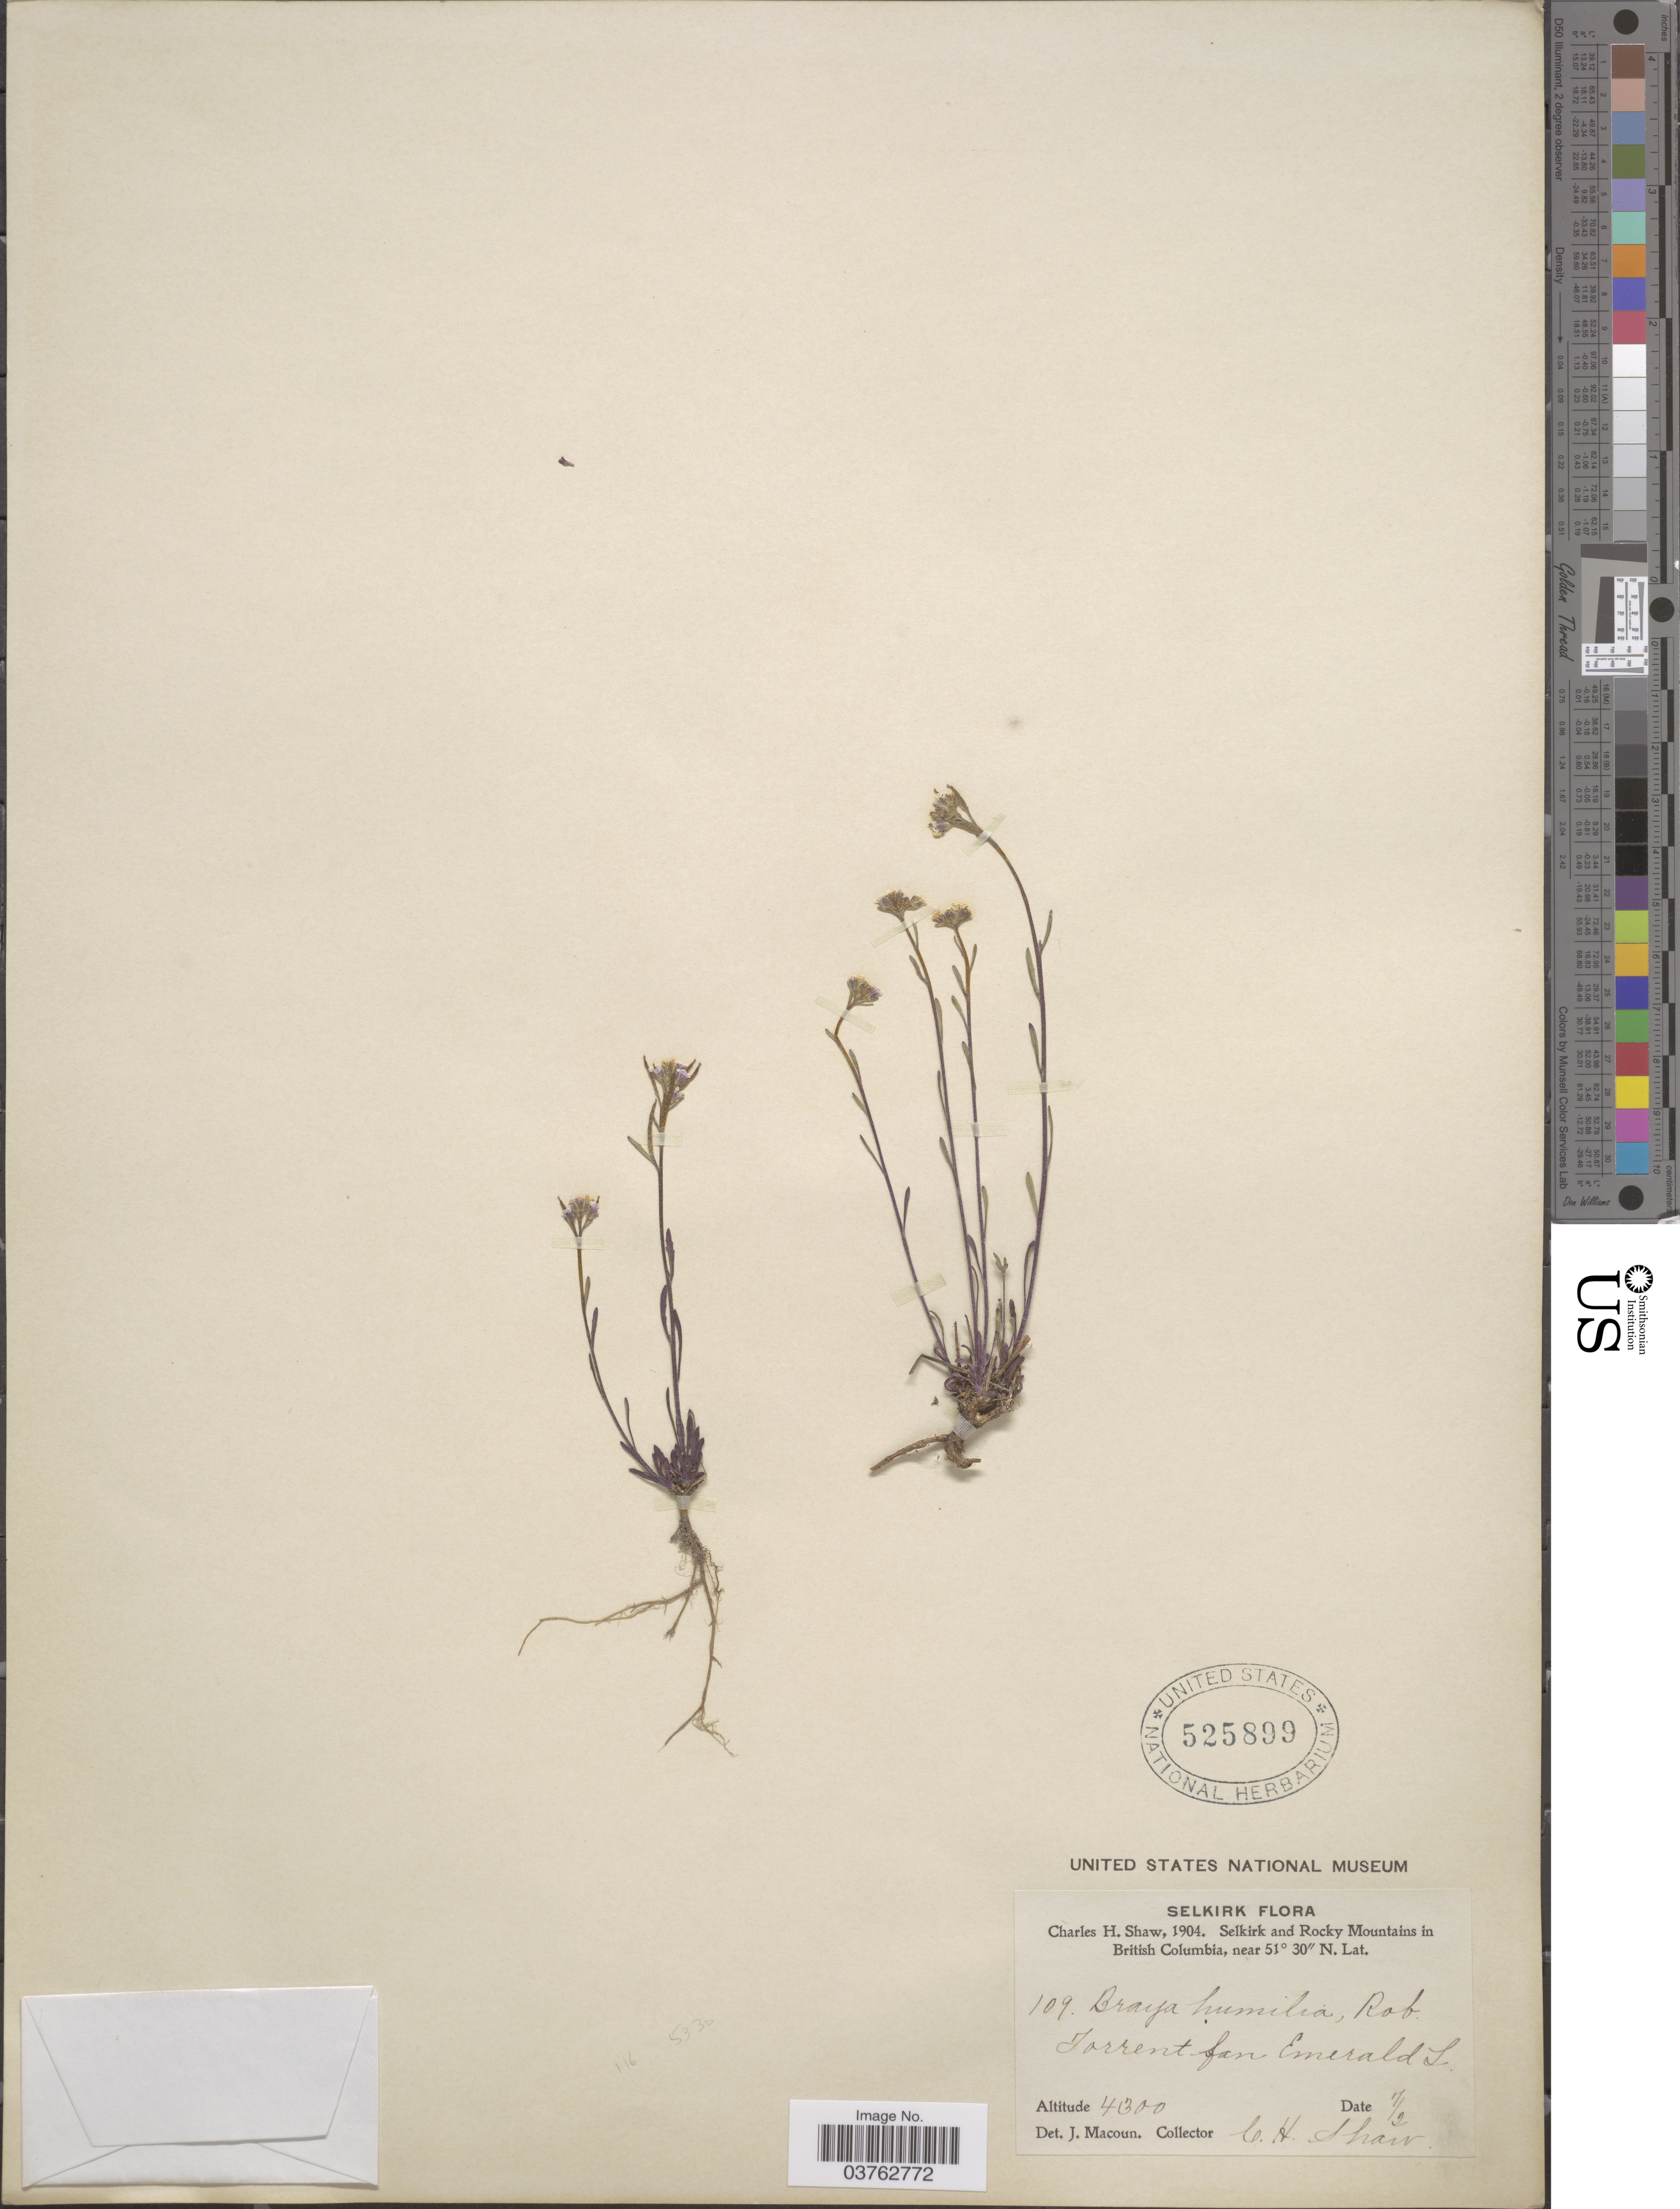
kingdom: Plantae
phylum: Tracheophyta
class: Magnoliopsida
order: Brassicales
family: Brassicaceae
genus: Braya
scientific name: Braya humilis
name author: (C.A. Mey.) B.L. Rob.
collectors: C. H. Shaw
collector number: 109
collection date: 1904-02-07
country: Canada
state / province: British Columbia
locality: Selkirk. Selkirk and Rocky Mountains in British Columbia. Torrent fan Emerald I.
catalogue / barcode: US 525899